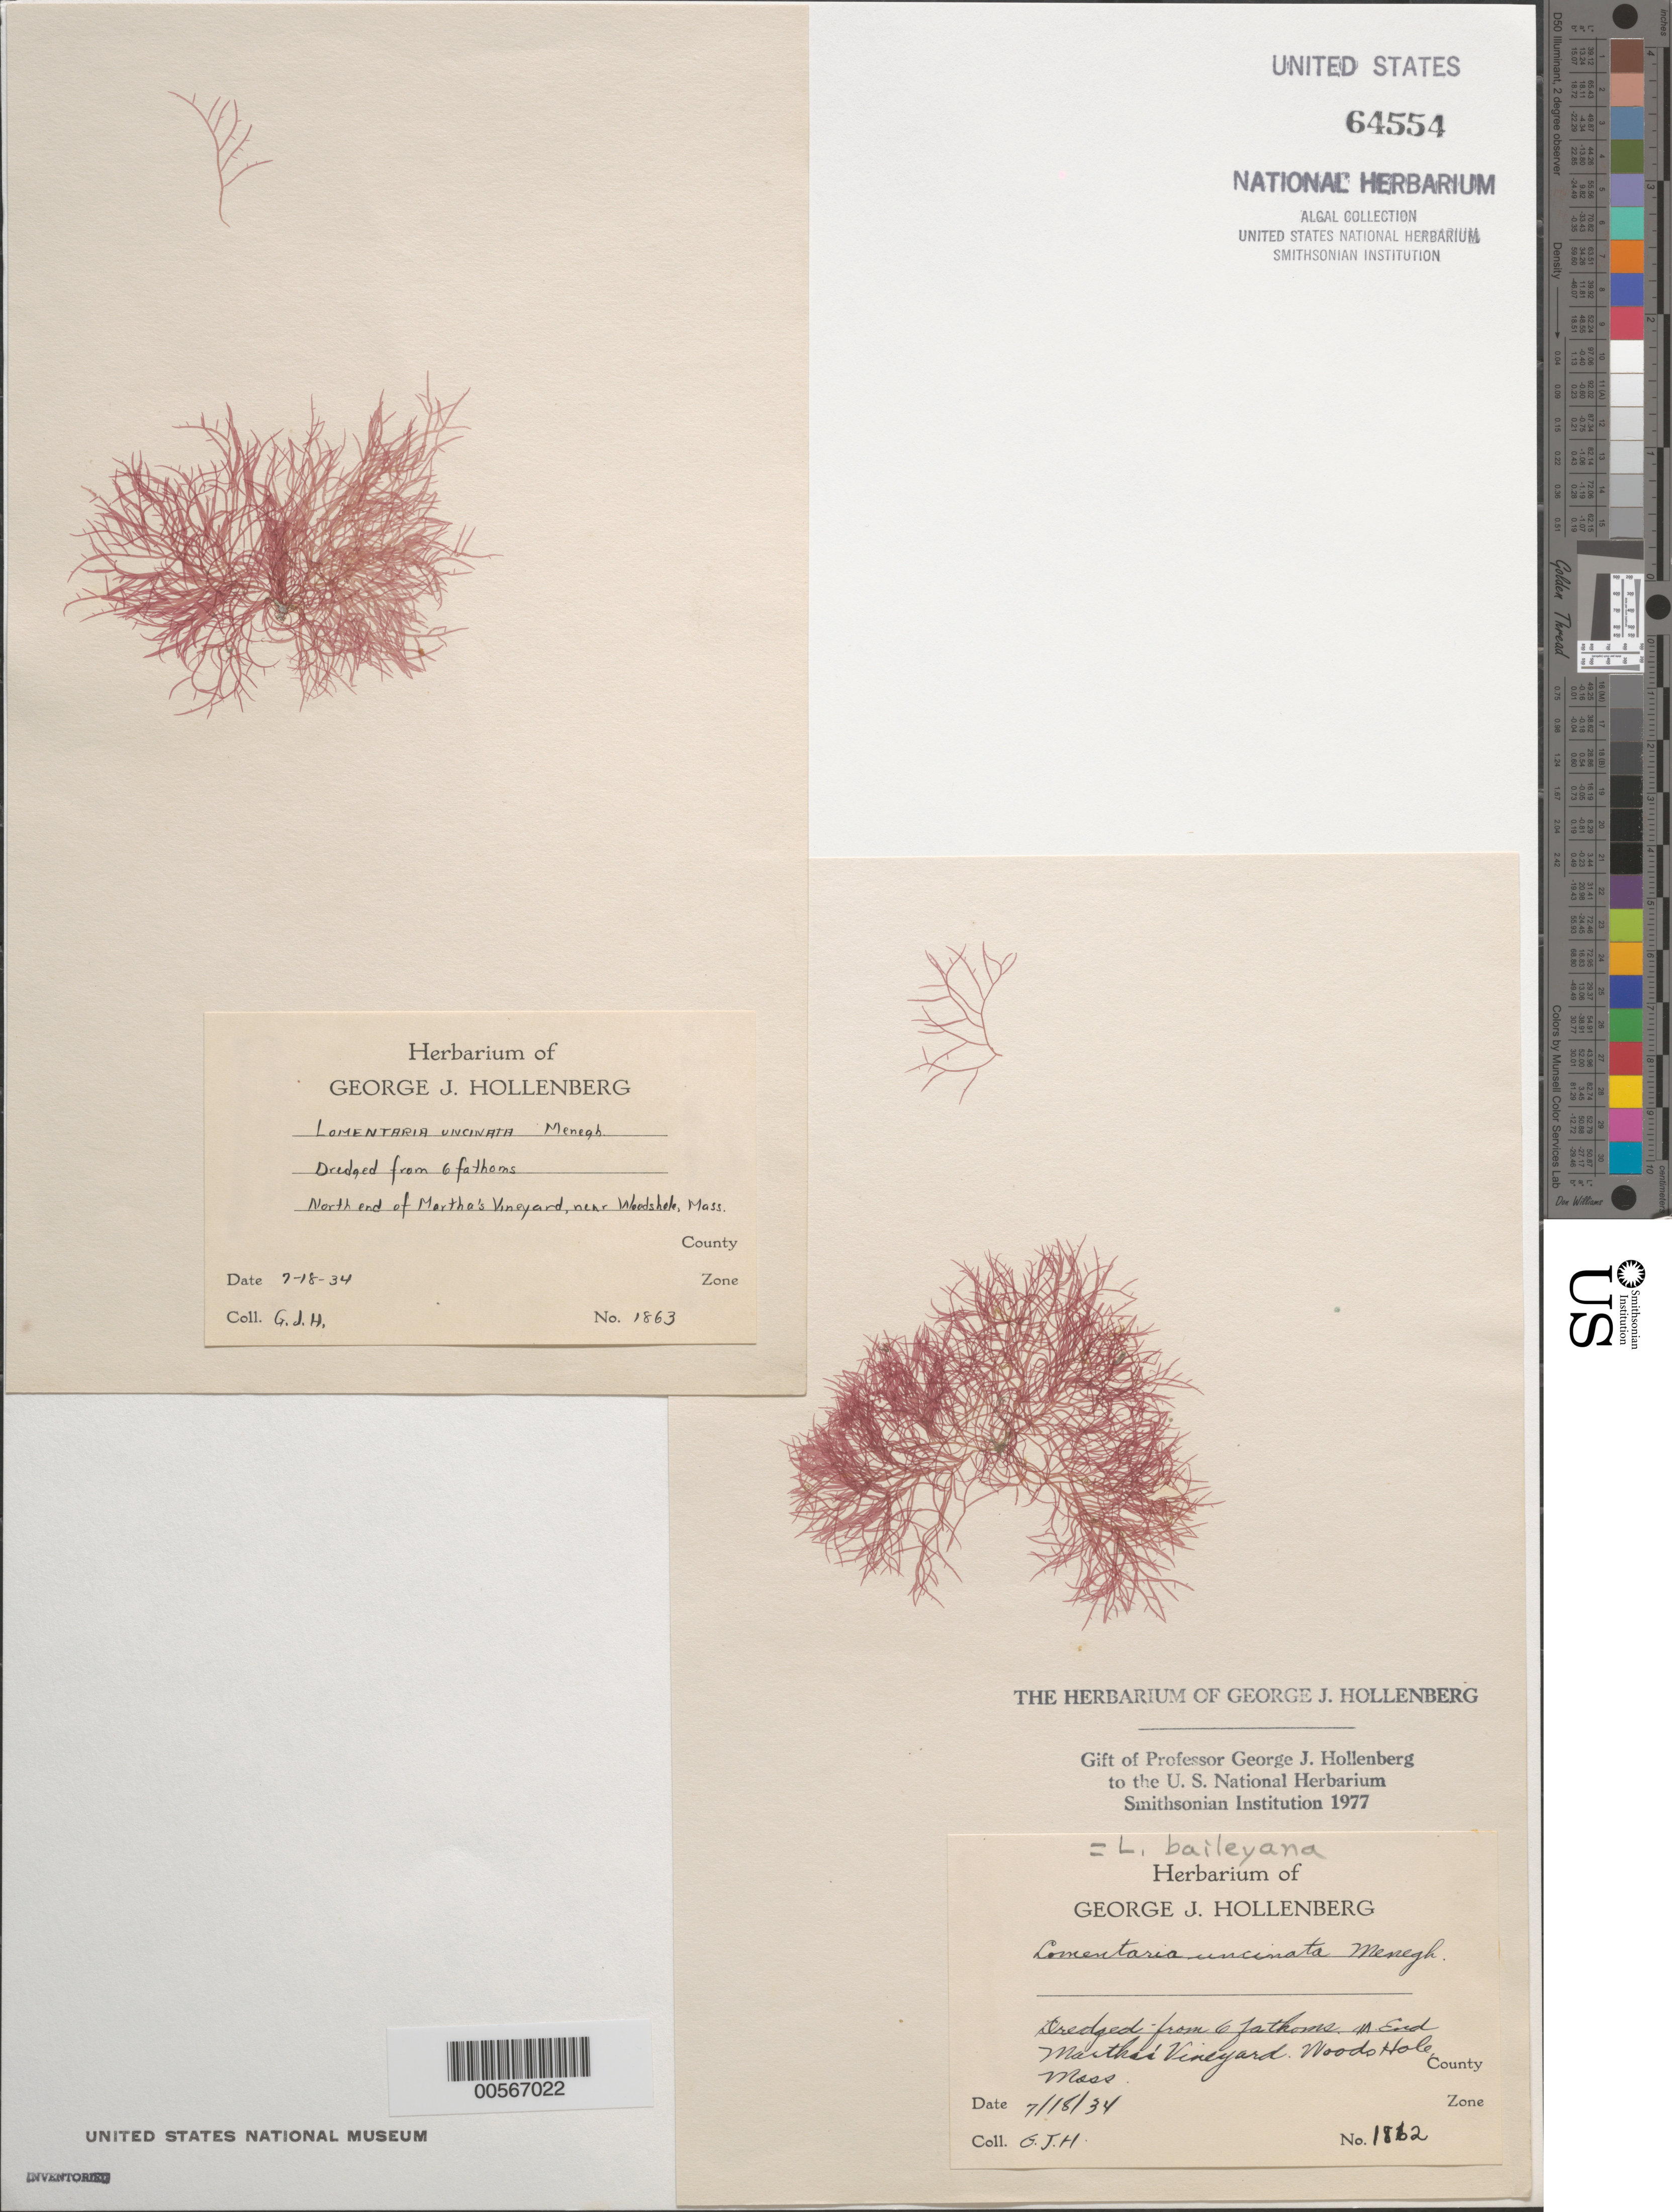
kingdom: Plantae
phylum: Rhodophyta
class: Florideophyceae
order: Rhodymeniales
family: Lomentariaceae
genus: Hooperia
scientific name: Hooperia divaricata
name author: (Durant) M.J. Wynne et al.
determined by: Algae name updating Project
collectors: G. Hollenberg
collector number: GJH 1862 & GJH 1863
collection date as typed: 18 Jul 1934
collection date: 1934-07-18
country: United States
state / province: Massachusetts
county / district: Dukes County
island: Martha's Vineyard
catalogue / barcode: US 64554